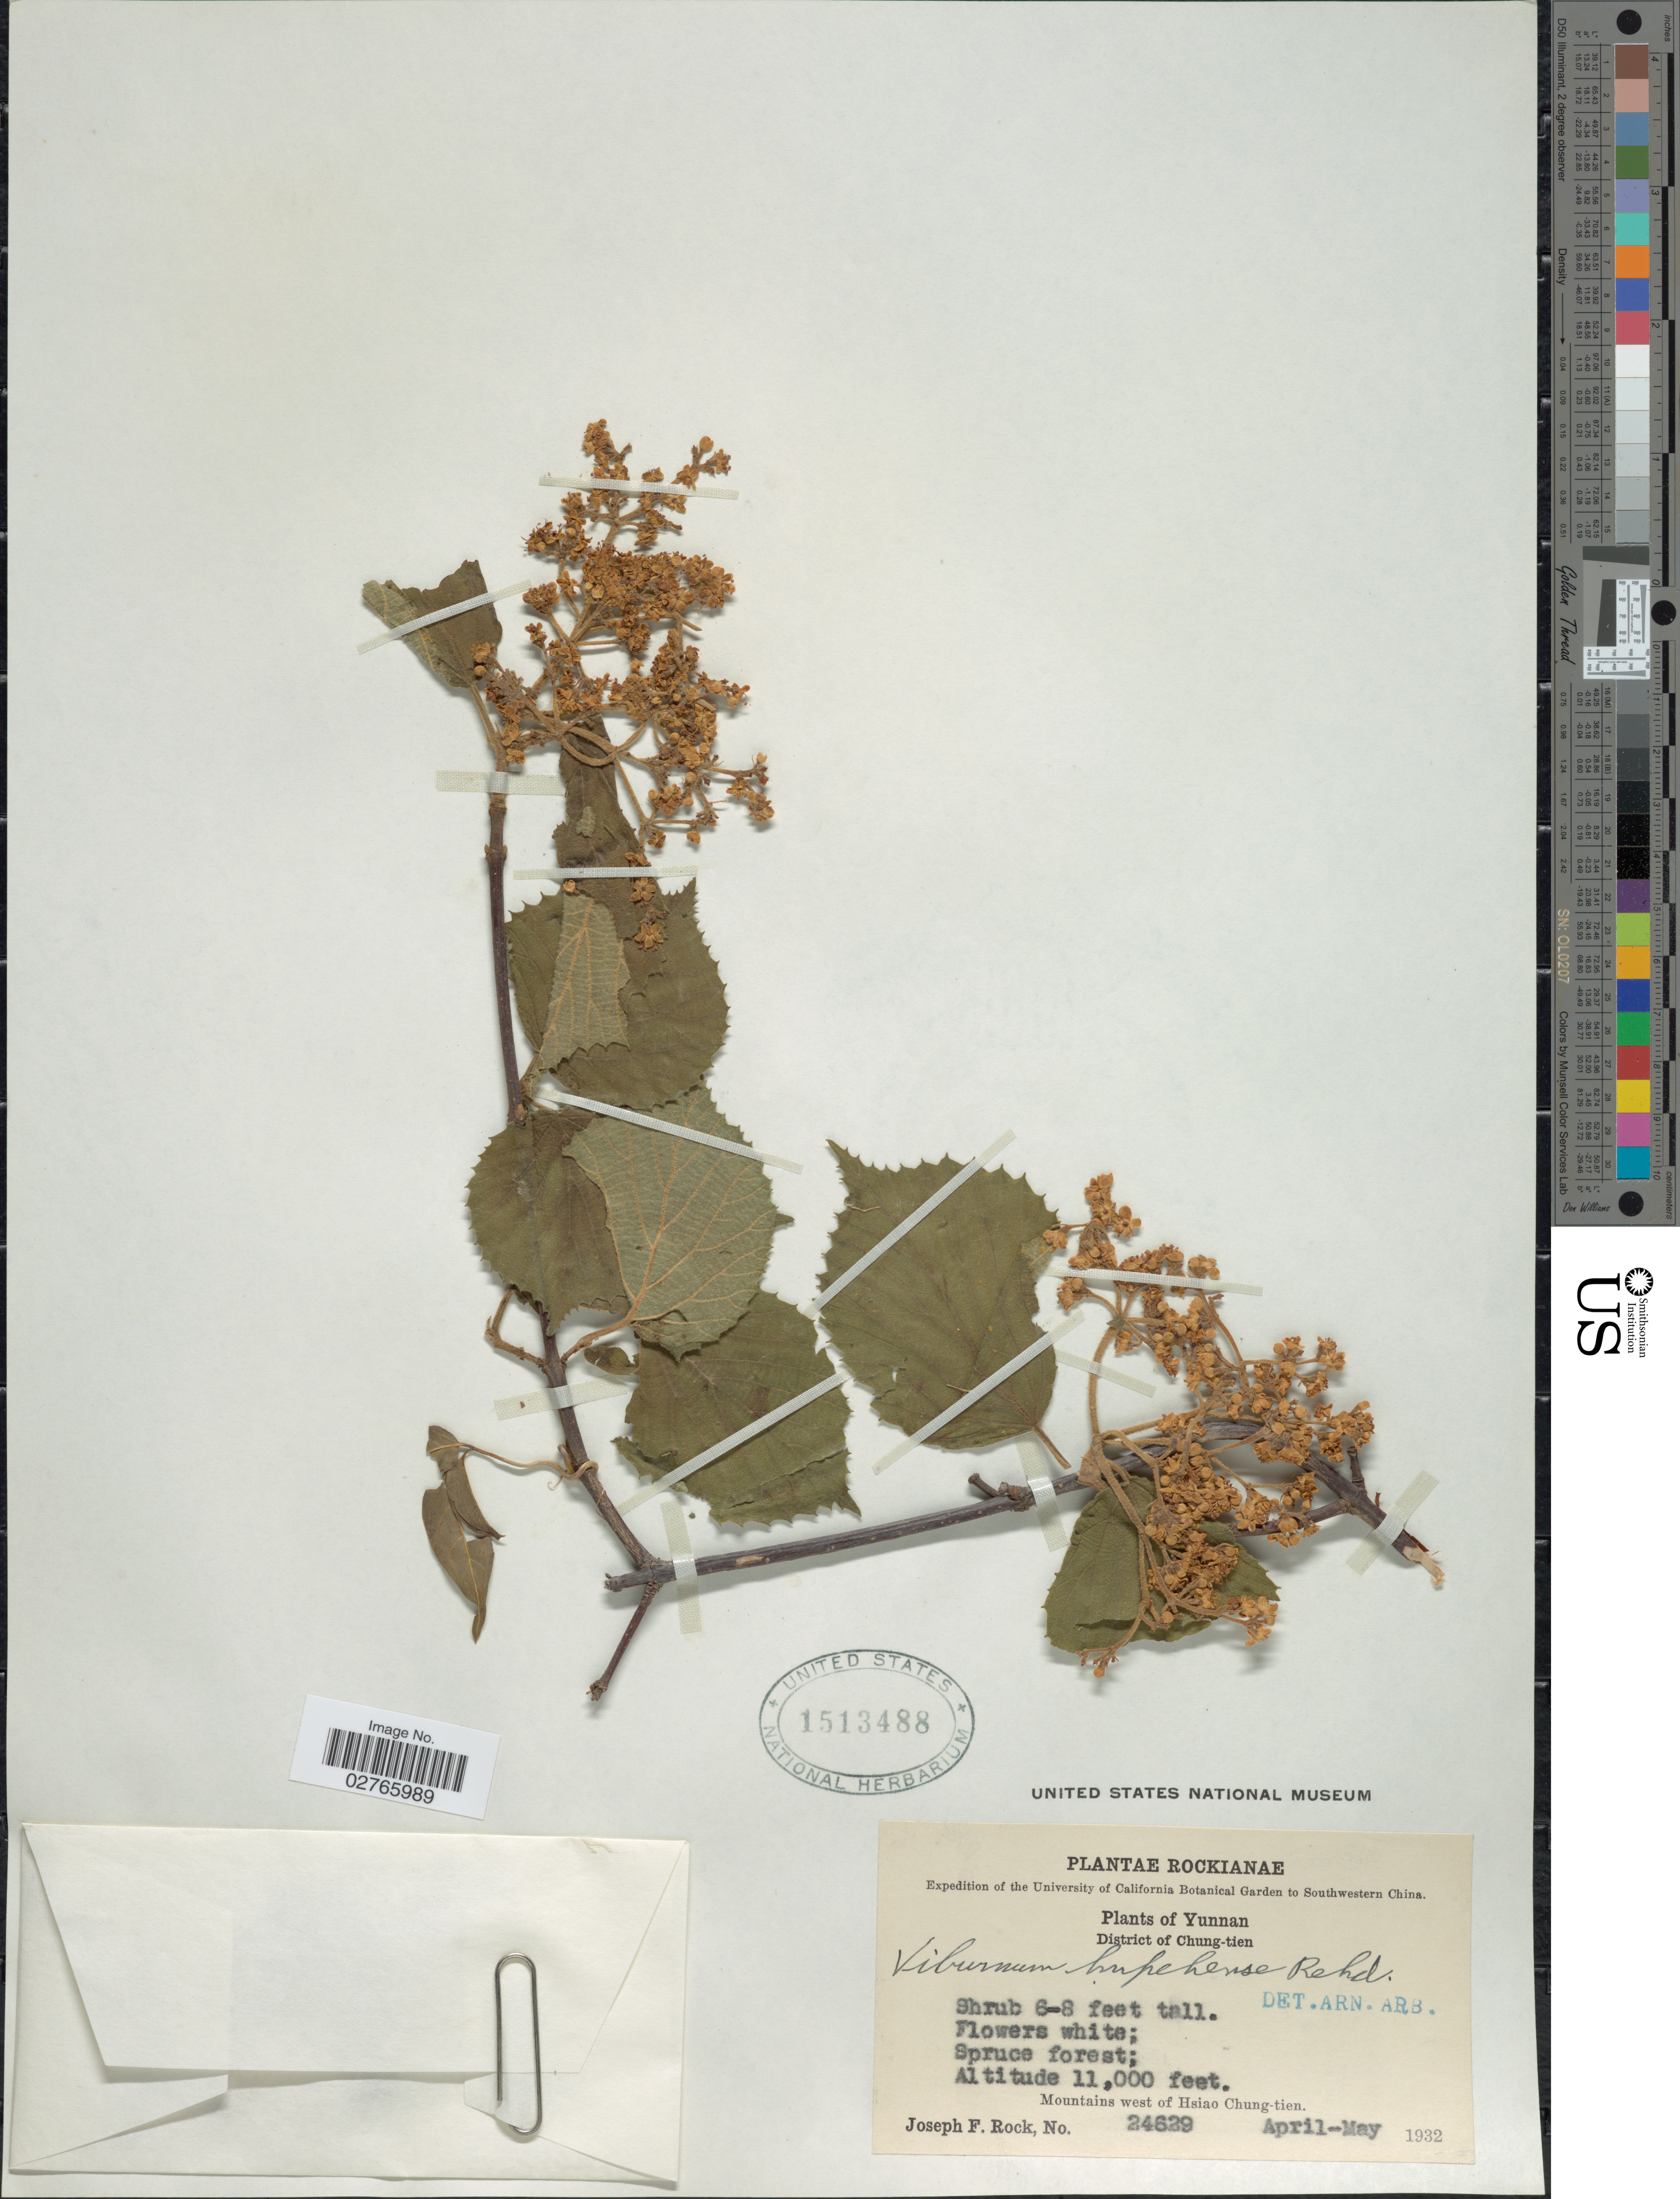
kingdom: Plantae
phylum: Tracheophyta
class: Magnoliopsida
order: Dipsacales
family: Viburnaceae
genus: Viburnum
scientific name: Viburnum hupehense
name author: Rehder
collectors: J. F. Rock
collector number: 24629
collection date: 1932-04/1932-05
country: China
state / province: Yunnan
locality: District of Chung-tien, Mountains west of Hsiao Chung-tien.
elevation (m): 3353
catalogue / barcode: US 1513488